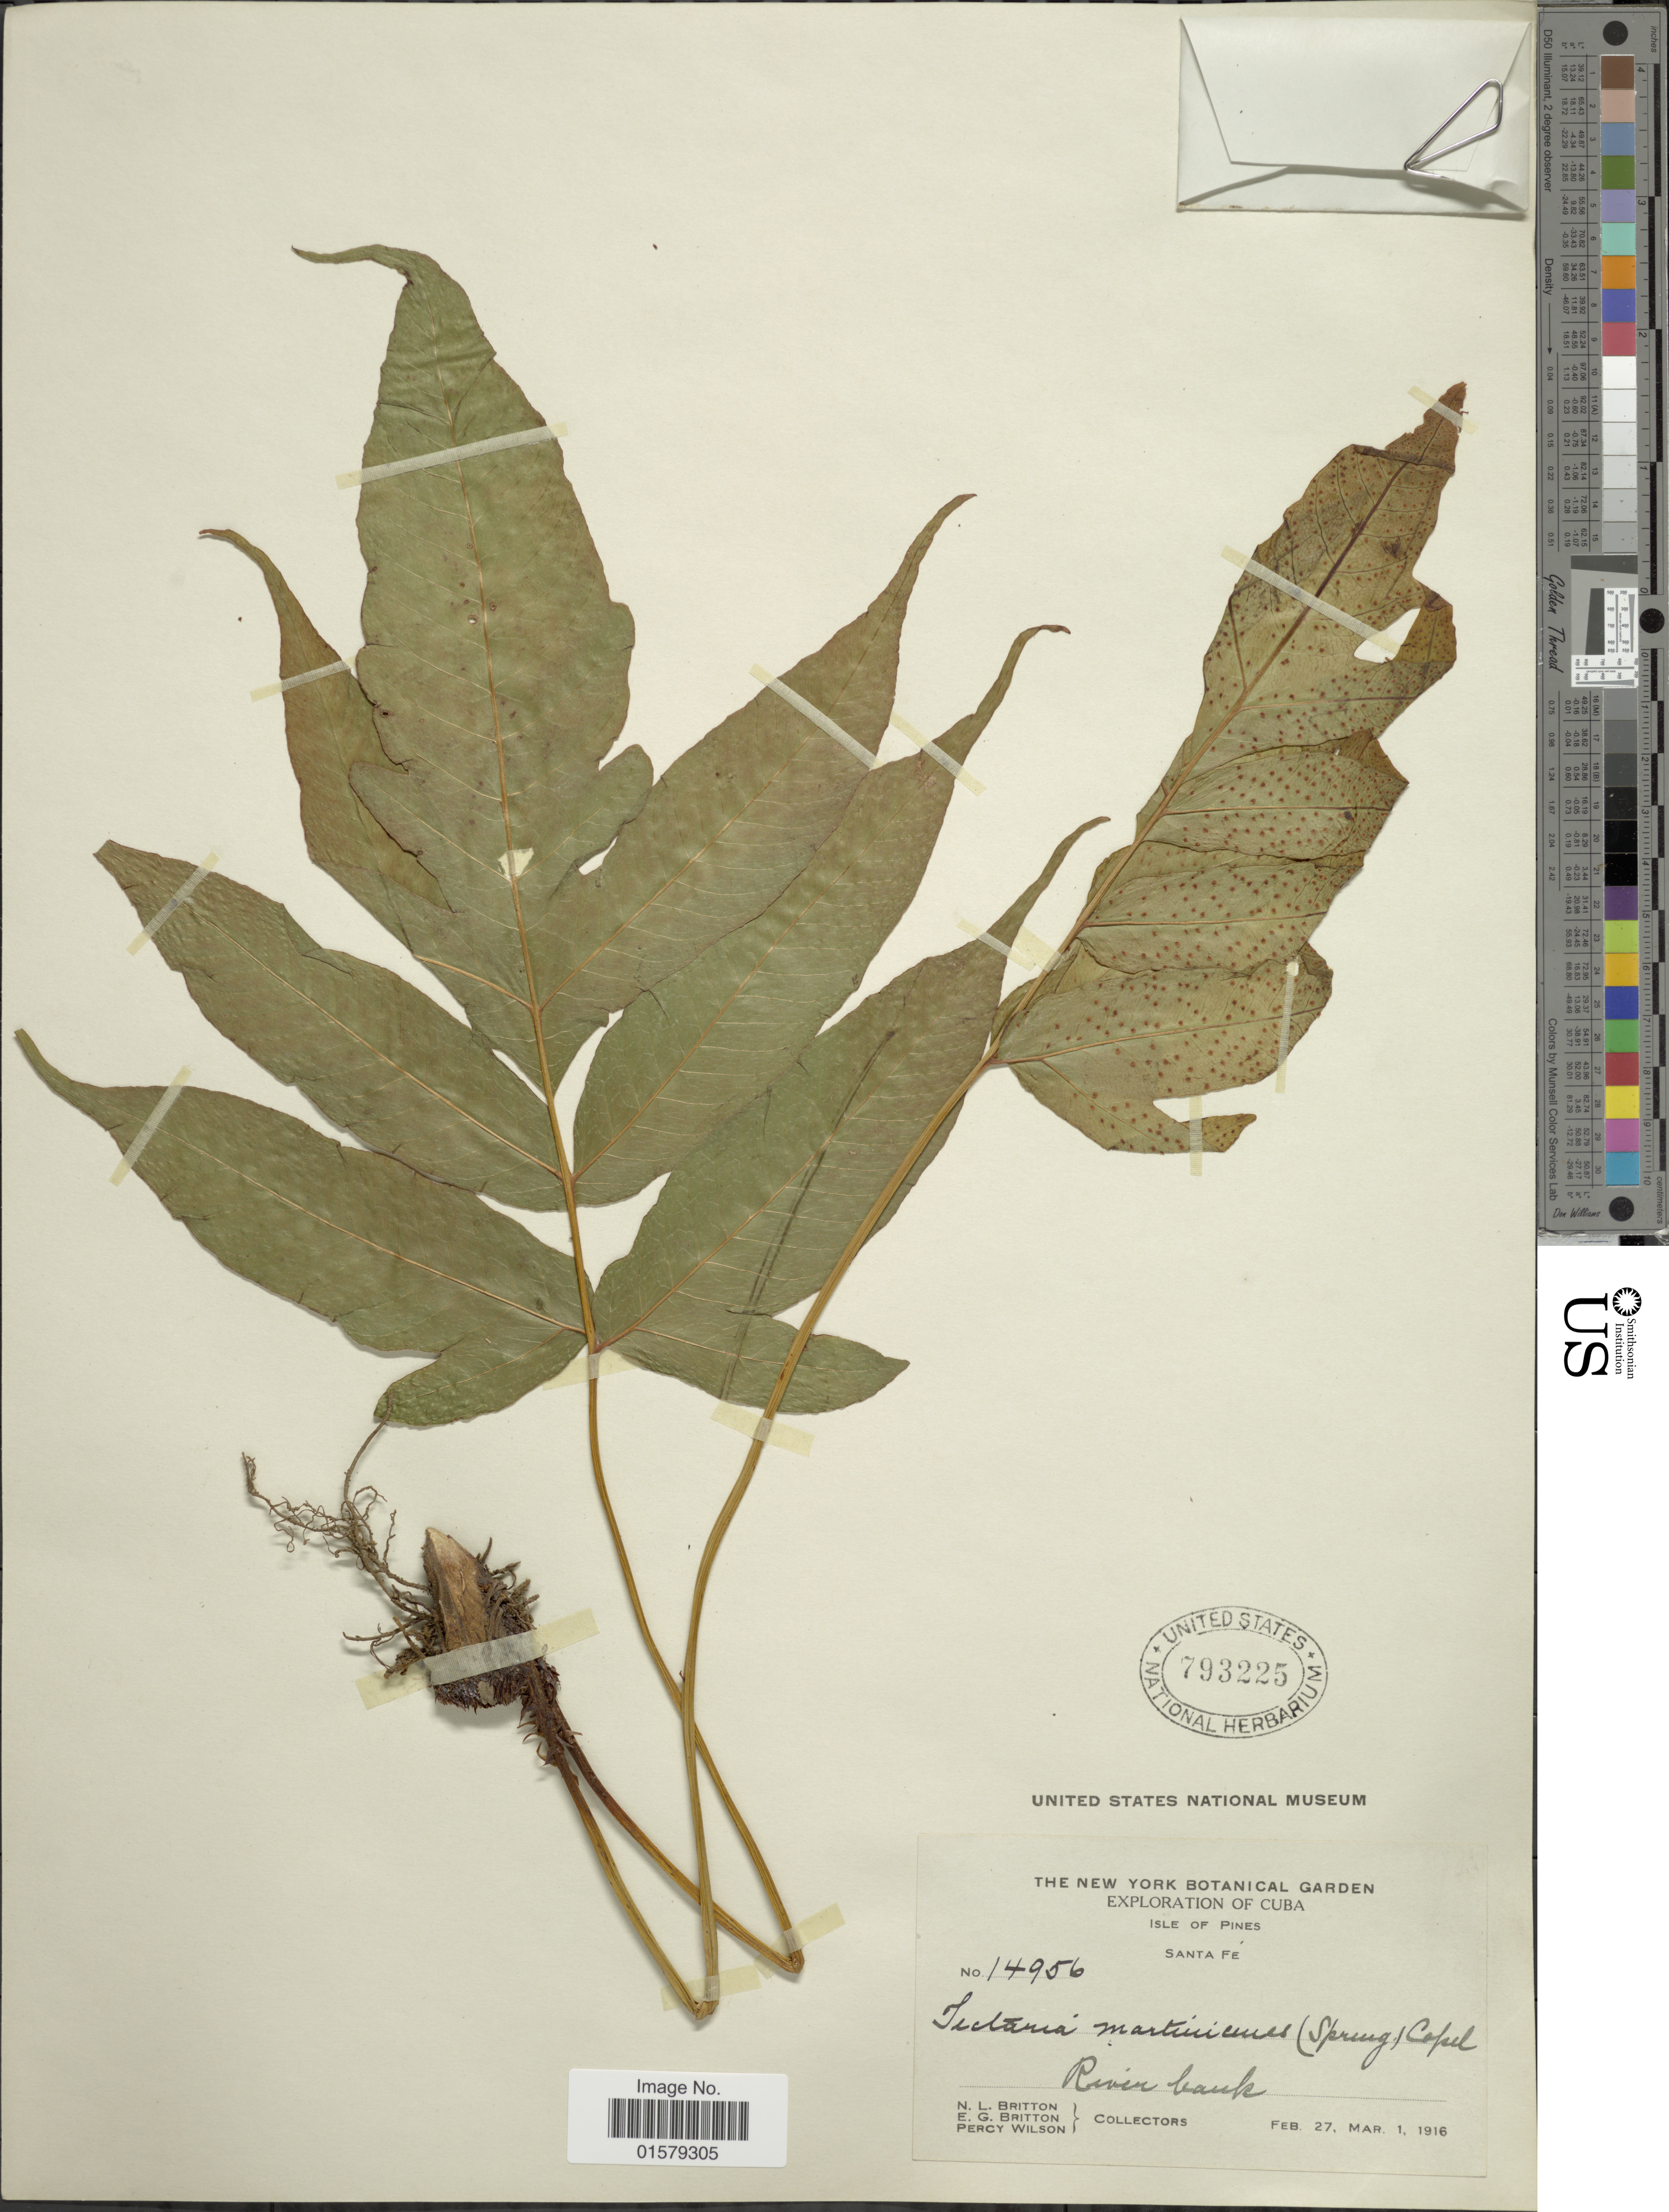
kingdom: Plantae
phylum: Tracheophyta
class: Polypodiopsida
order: Polypodiales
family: Tectariaceae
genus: Tectaria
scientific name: Tectaria incisa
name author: Cav.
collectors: N. Britton, E. G. Britton & P. Wilson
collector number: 14956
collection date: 1916-02-27/1916-03-01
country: Cuba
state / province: Isla de la Juventud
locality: Isle of Pines, Santa Fé, river bank.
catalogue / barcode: US 793225